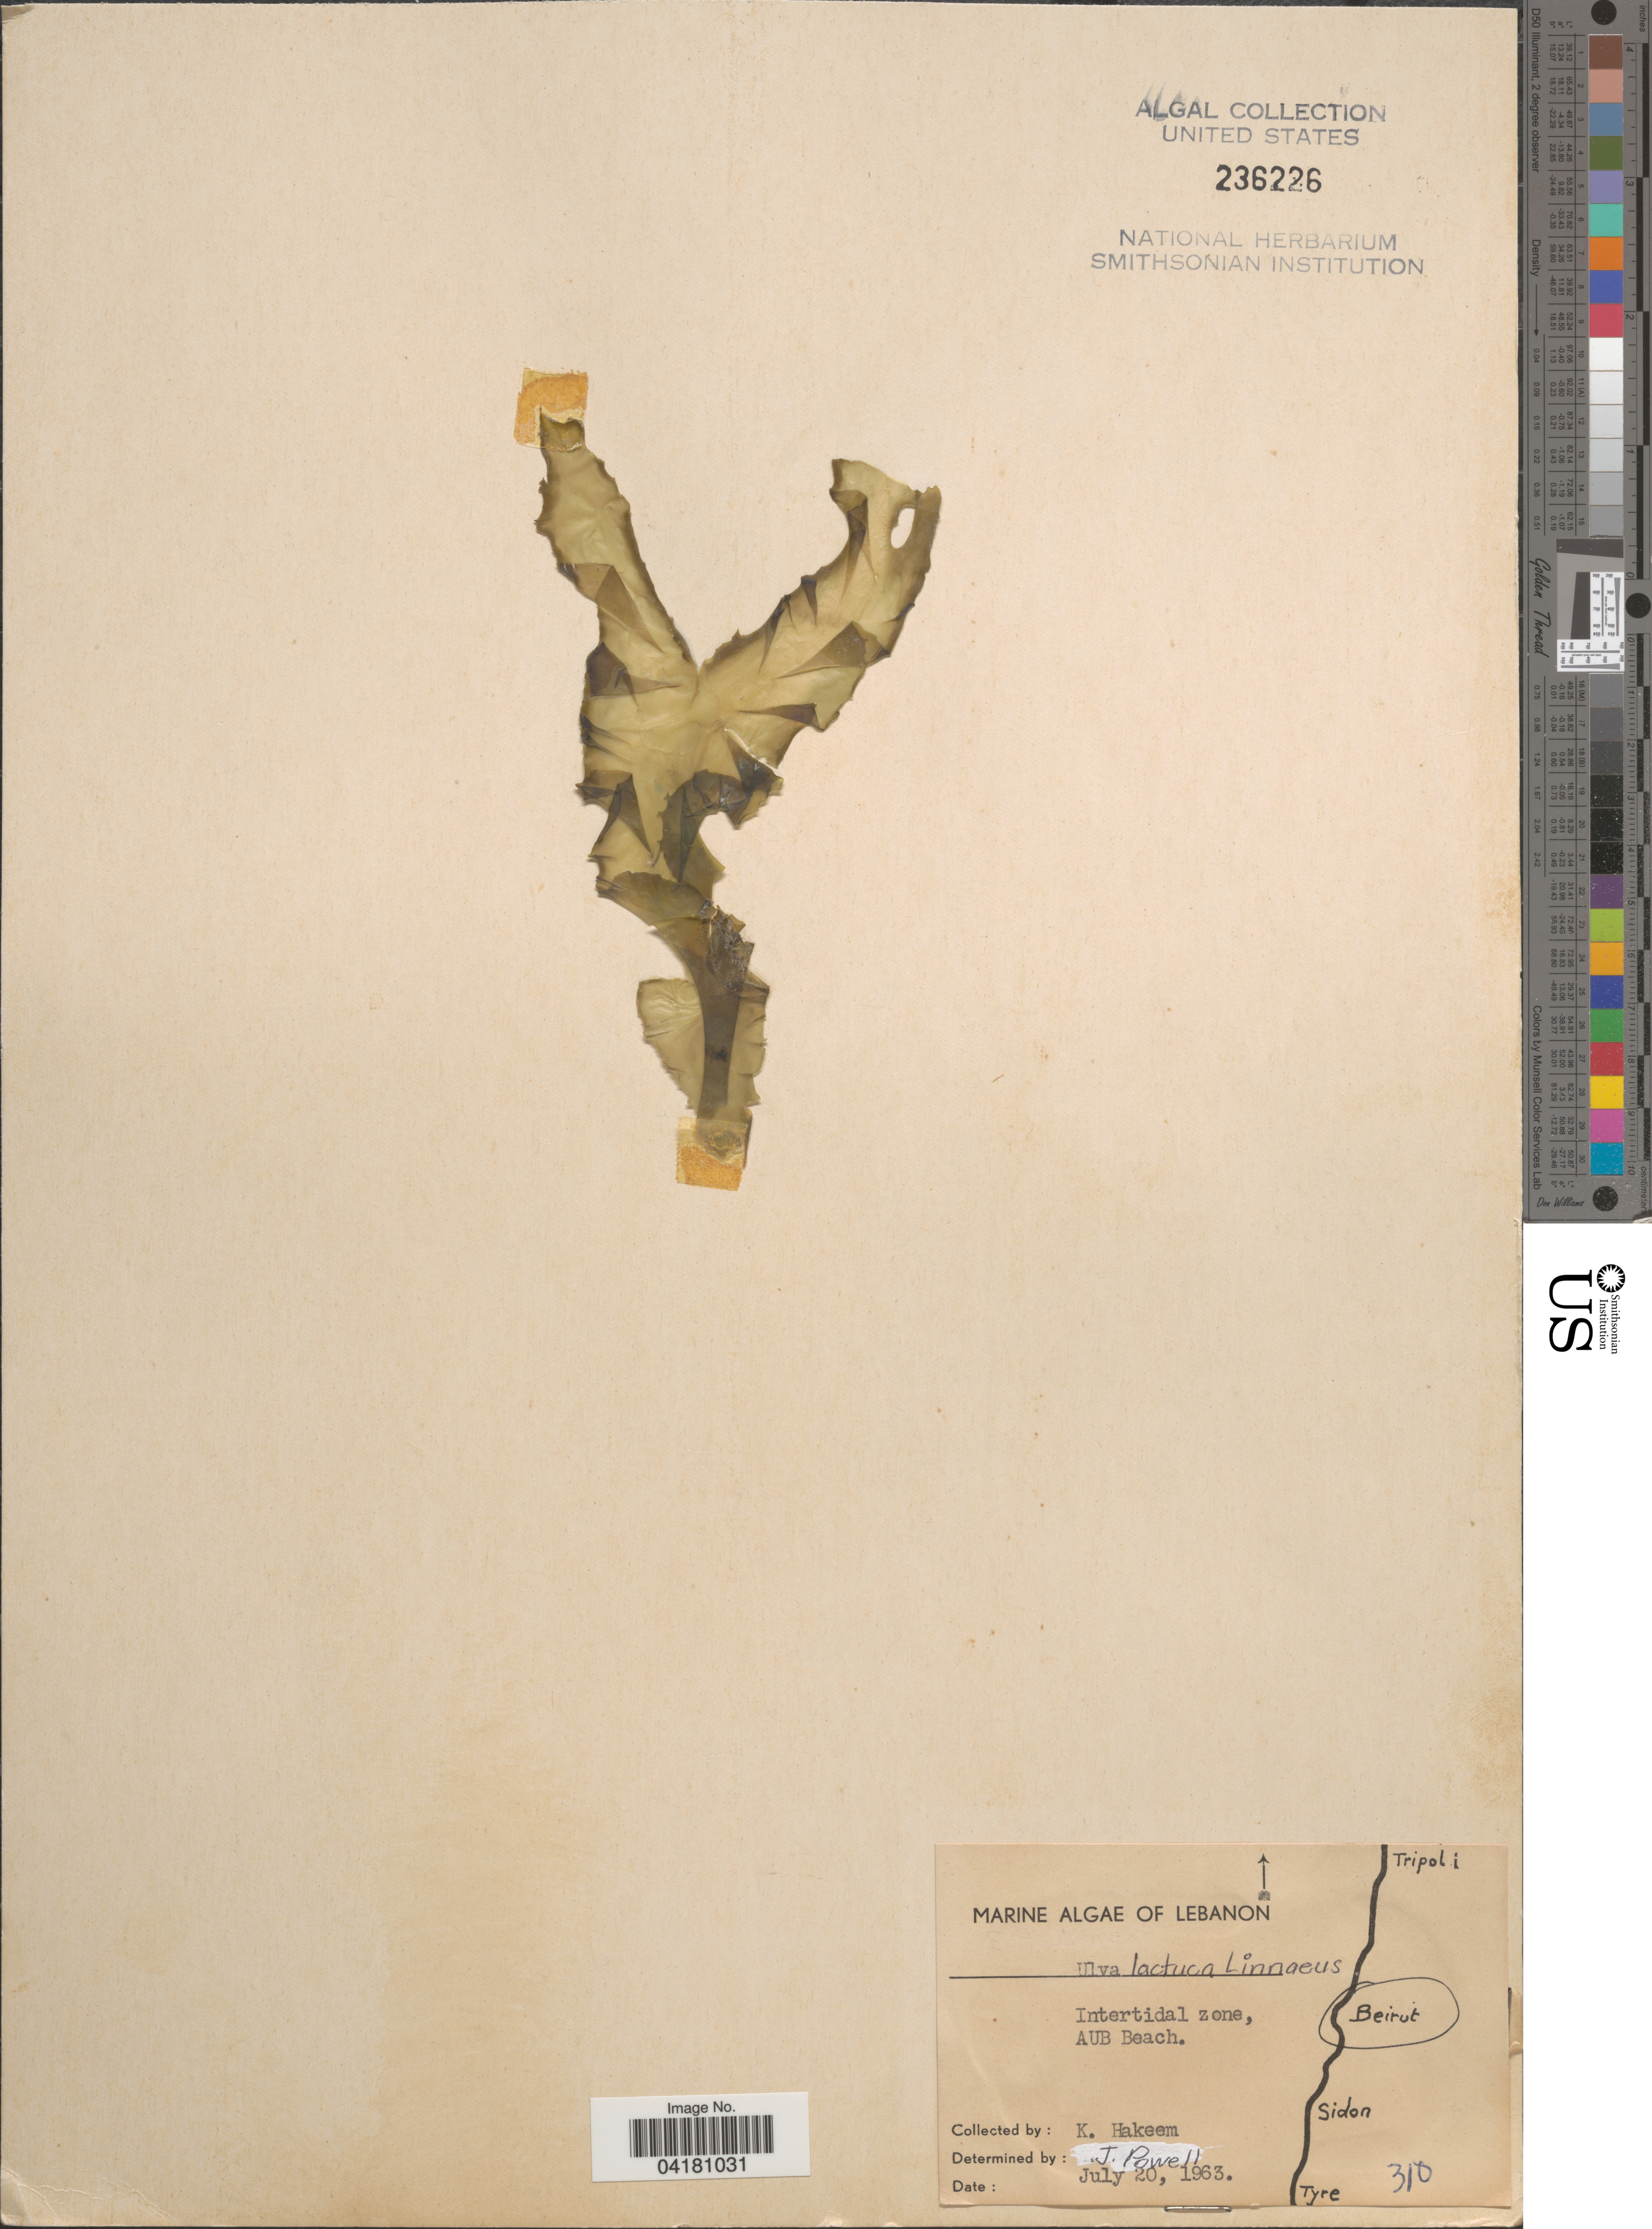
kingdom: Plantae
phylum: Chlorophyta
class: Ulvophyceae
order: Ulvales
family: Ulvaceae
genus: Ulva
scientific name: Ulva lactuca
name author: L.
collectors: K. Hakeem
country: Lebanon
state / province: Beyrouth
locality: Intertidal zone, AUB Beach. Beirut.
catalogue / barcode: US 236226